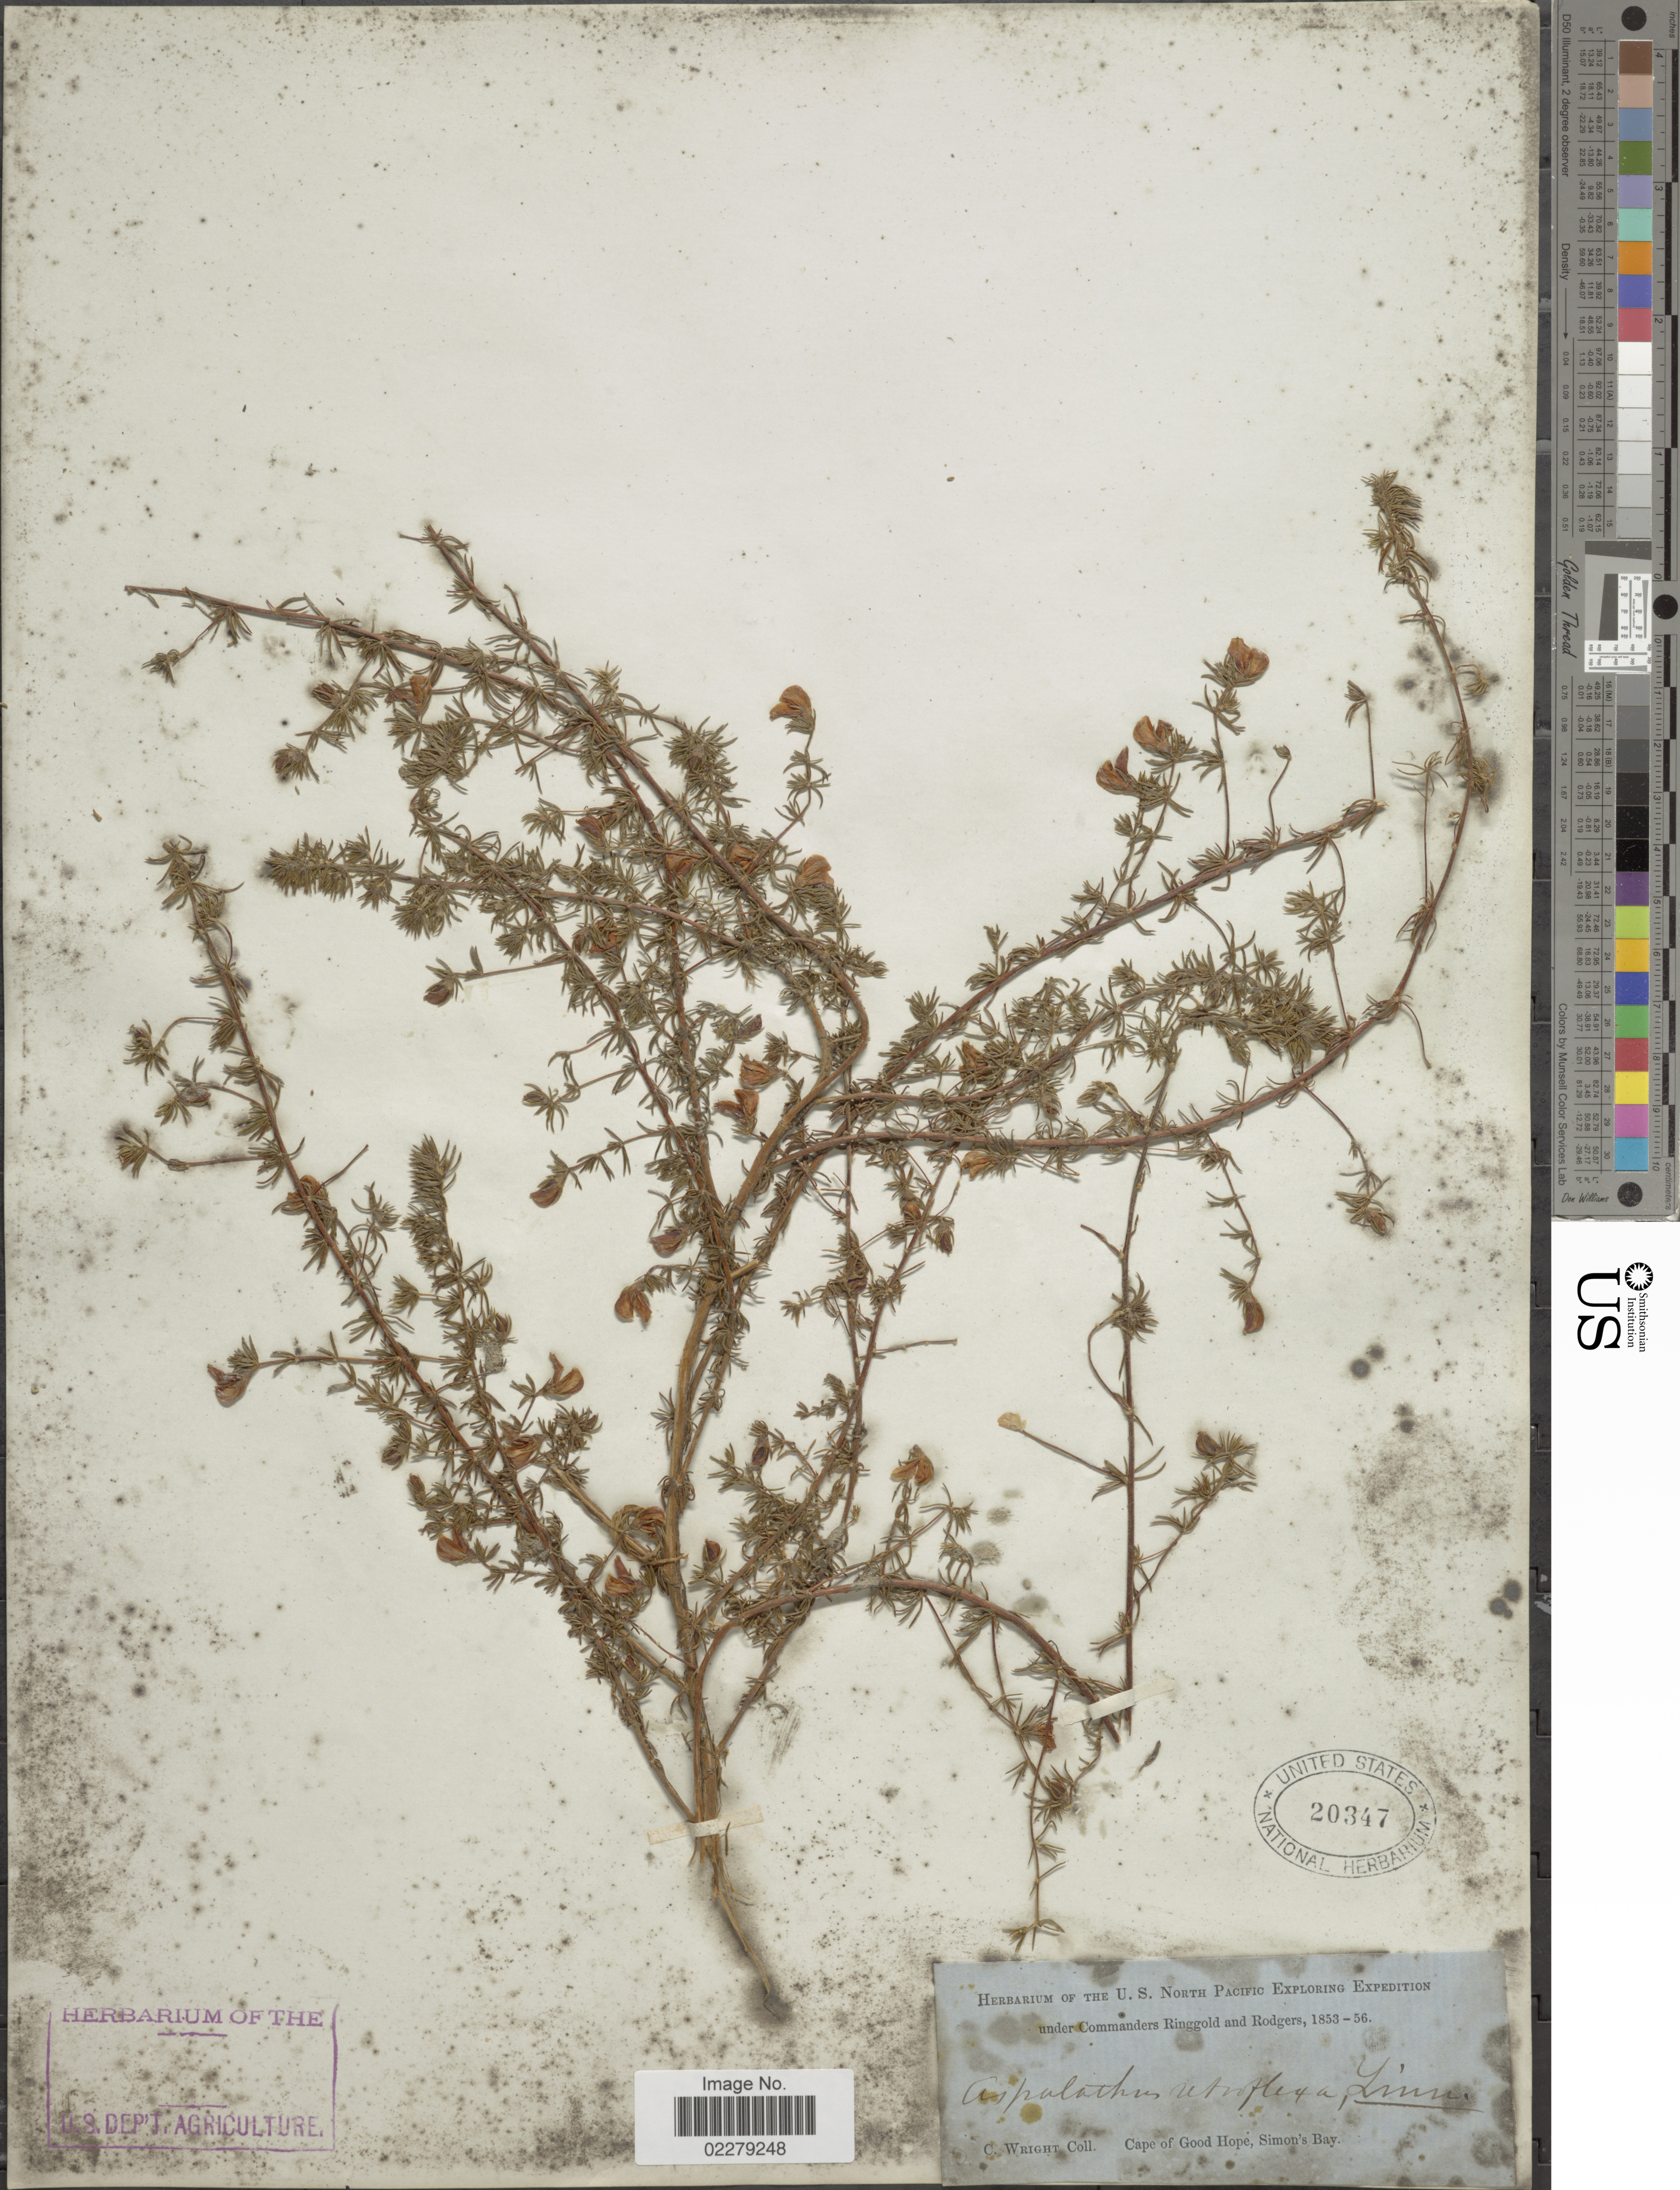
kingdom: Plantae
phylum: Tracheophyta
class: Magnoliopsida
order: Fabales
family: Fabaceae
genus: Aspalathus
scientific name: Aspalathus retroflexa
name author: Eckl. & Zeyh.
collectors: C. Wright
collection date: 1853/1856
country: South Africa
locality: Cape of Good Hope, Simon's Bay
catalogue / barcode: US 20347